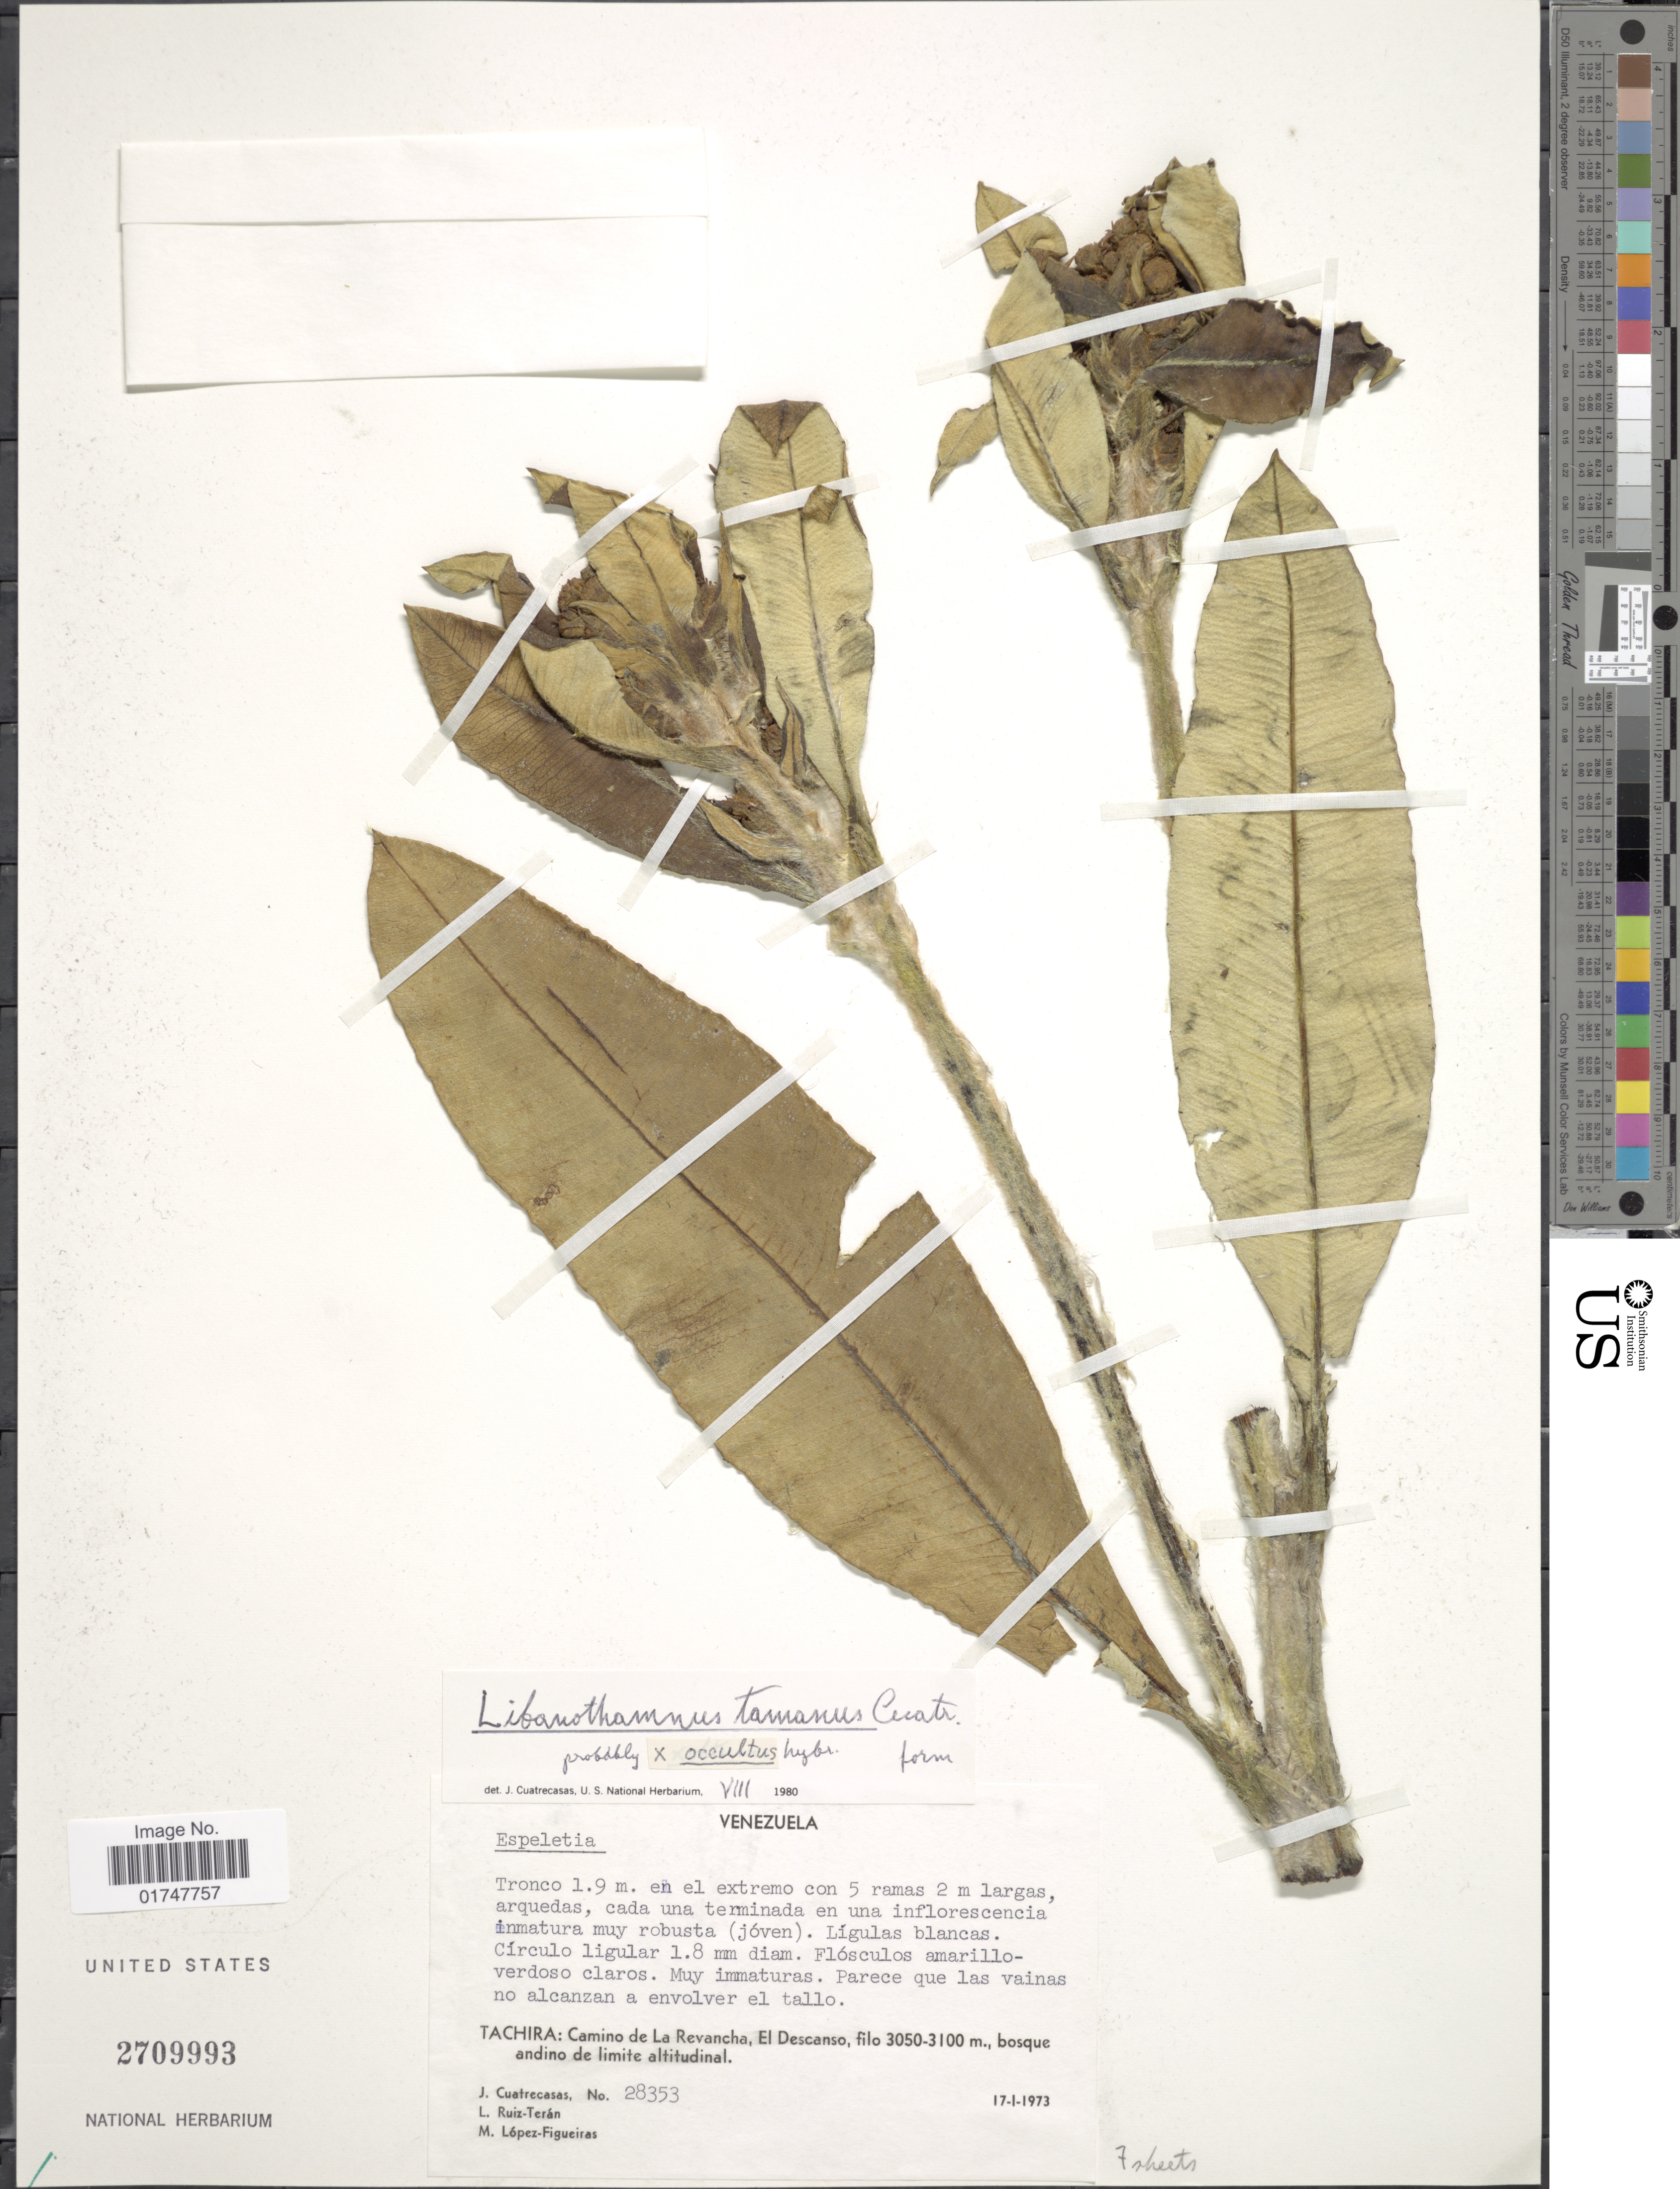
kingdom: Plantae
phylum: Tracheophyta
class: Magnoliopsida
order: Asterales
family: Asteraceae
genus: Libanothamnus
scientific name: Libanothamnus tamanus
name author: (Cuatrec.) Cuatrec.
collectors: J. Cuatrecasas, L. E. Ruíz-Terán & M. López Figueiras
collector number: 28353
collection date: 1973-01-17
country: Venezuela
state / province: Tachira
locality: Camino de La Revancha, El Descanso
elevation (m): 3050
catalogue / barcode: US 2709993